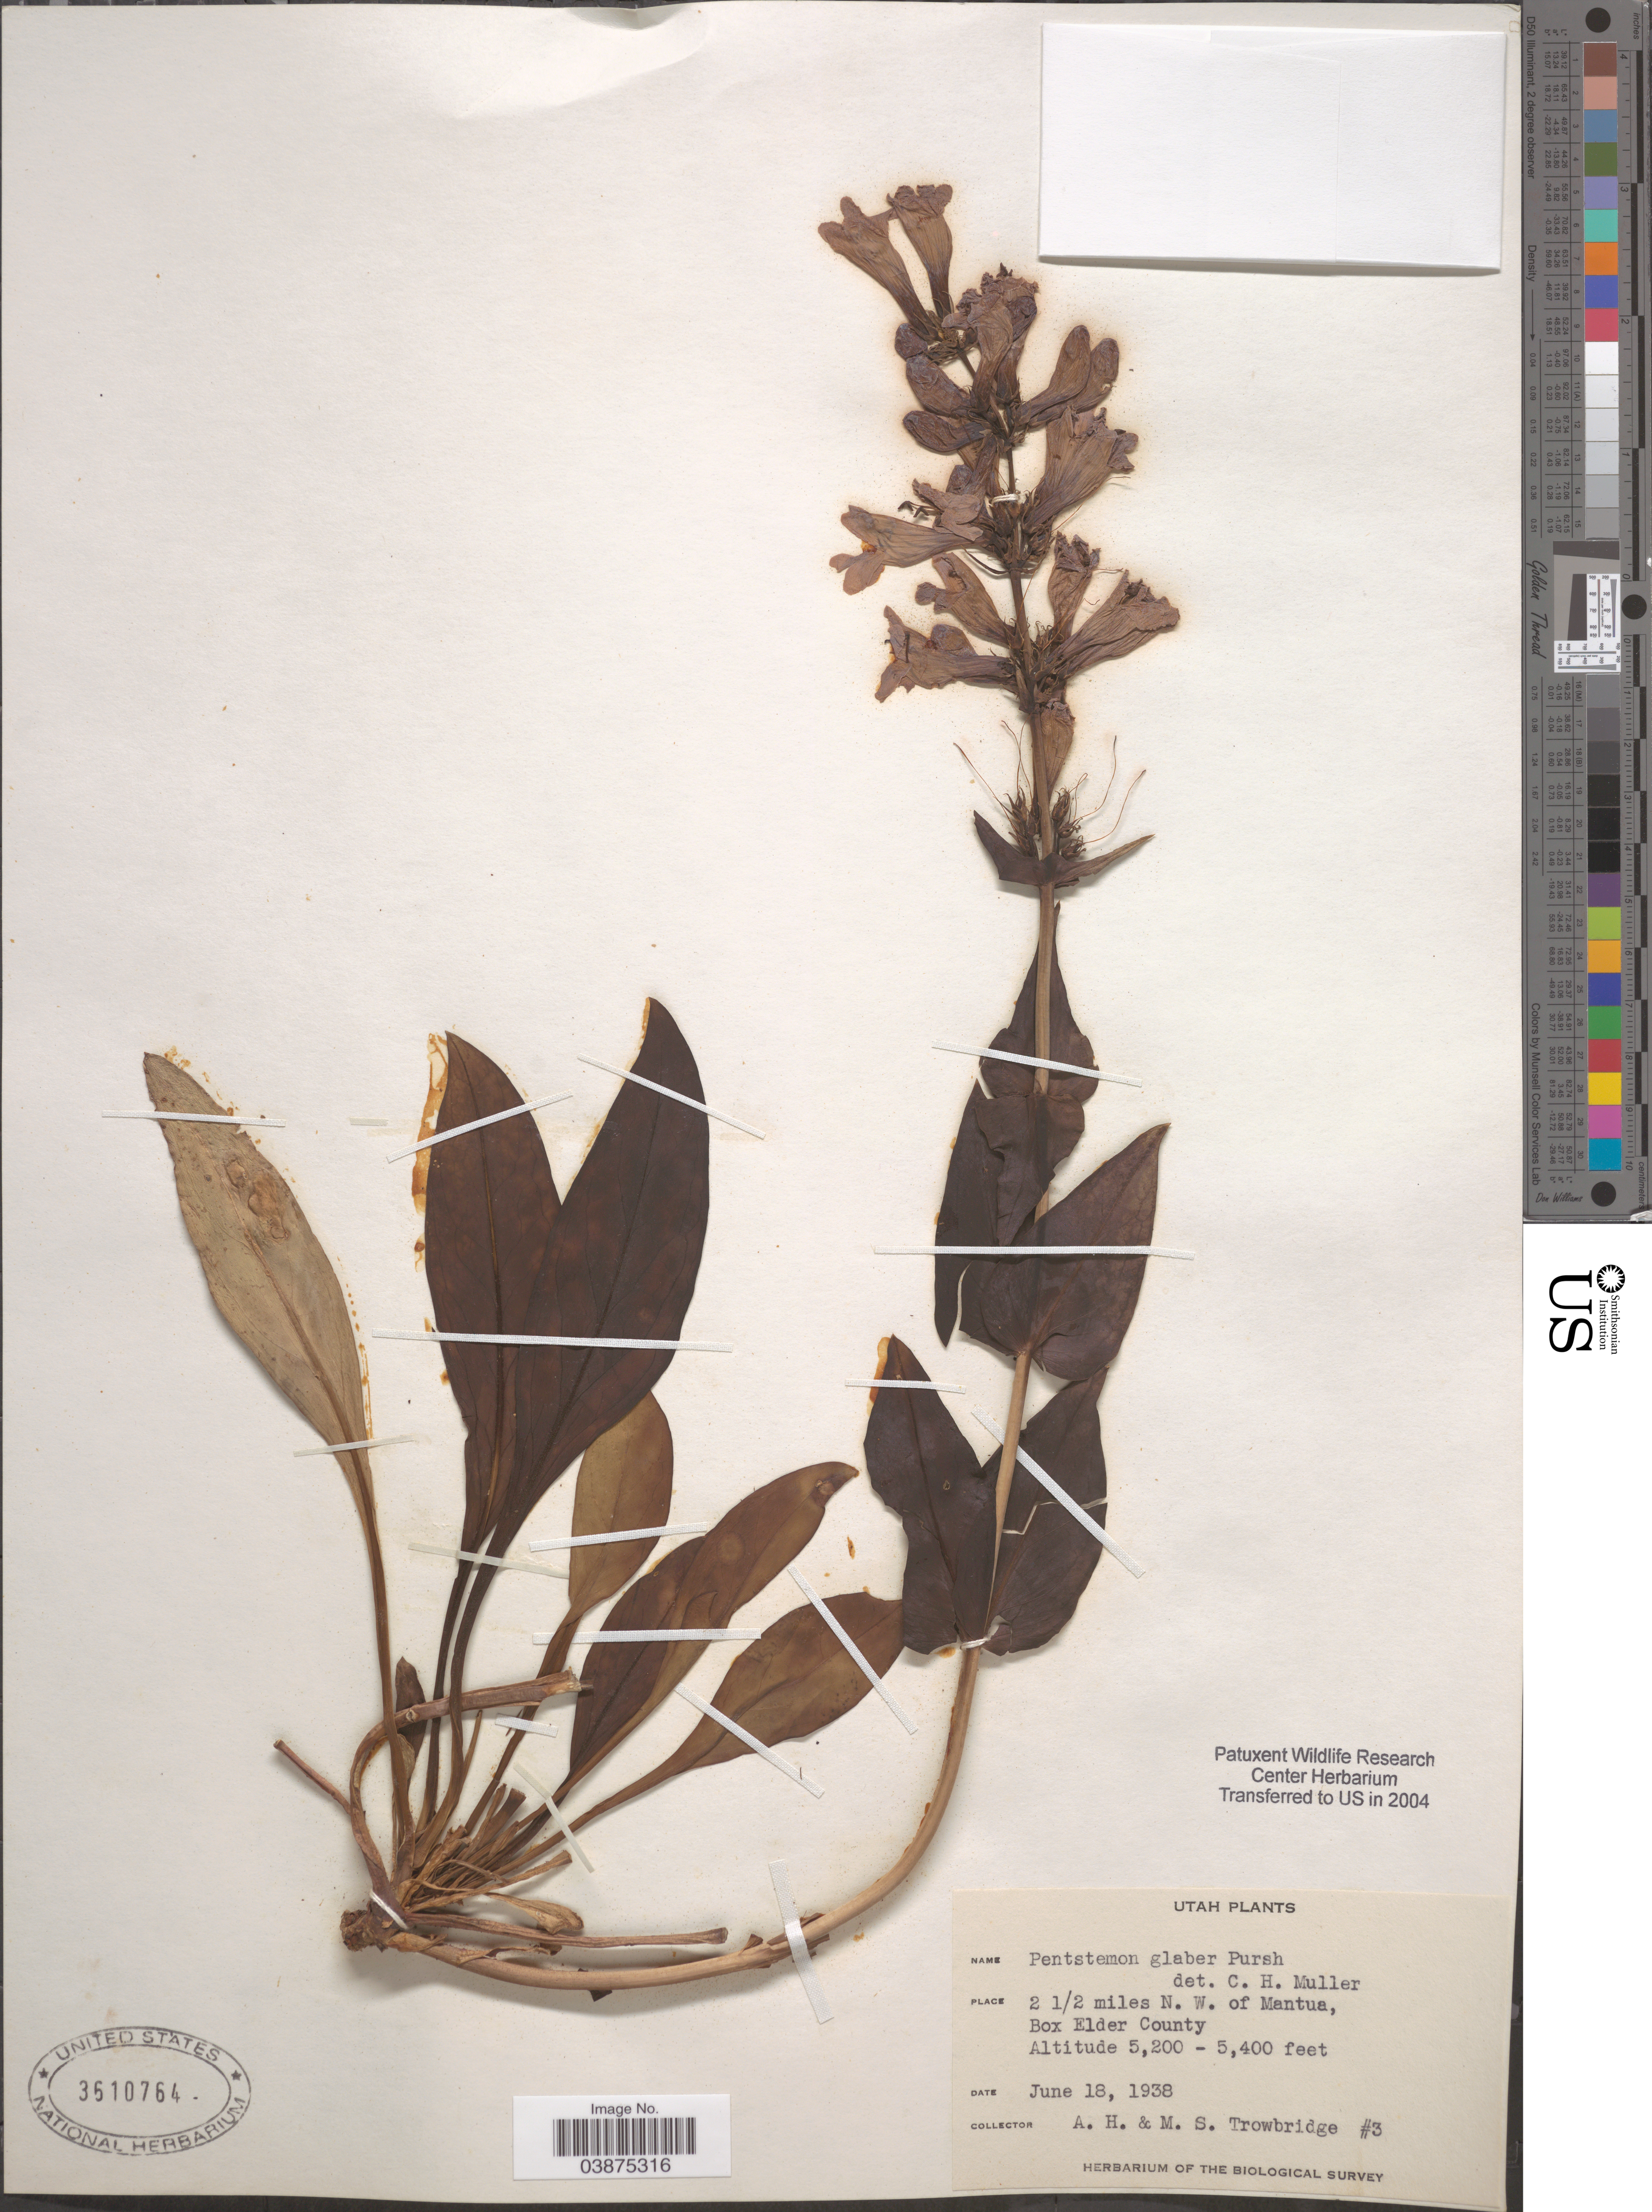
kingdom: Plantae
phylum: Tracheophyta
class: Magnoliopsida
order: Lamiales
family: Plantaginaceae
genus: Penstemon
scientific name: Penstemon glaber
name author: Pursh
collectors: A. H. Trowbridge & M. Trowbridge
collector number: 3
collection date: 1938-06-18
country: United States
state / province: Utah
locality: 2½ miles N.W. of Mantua, Box Elder County.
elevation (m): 1585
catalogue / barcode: US 3610764